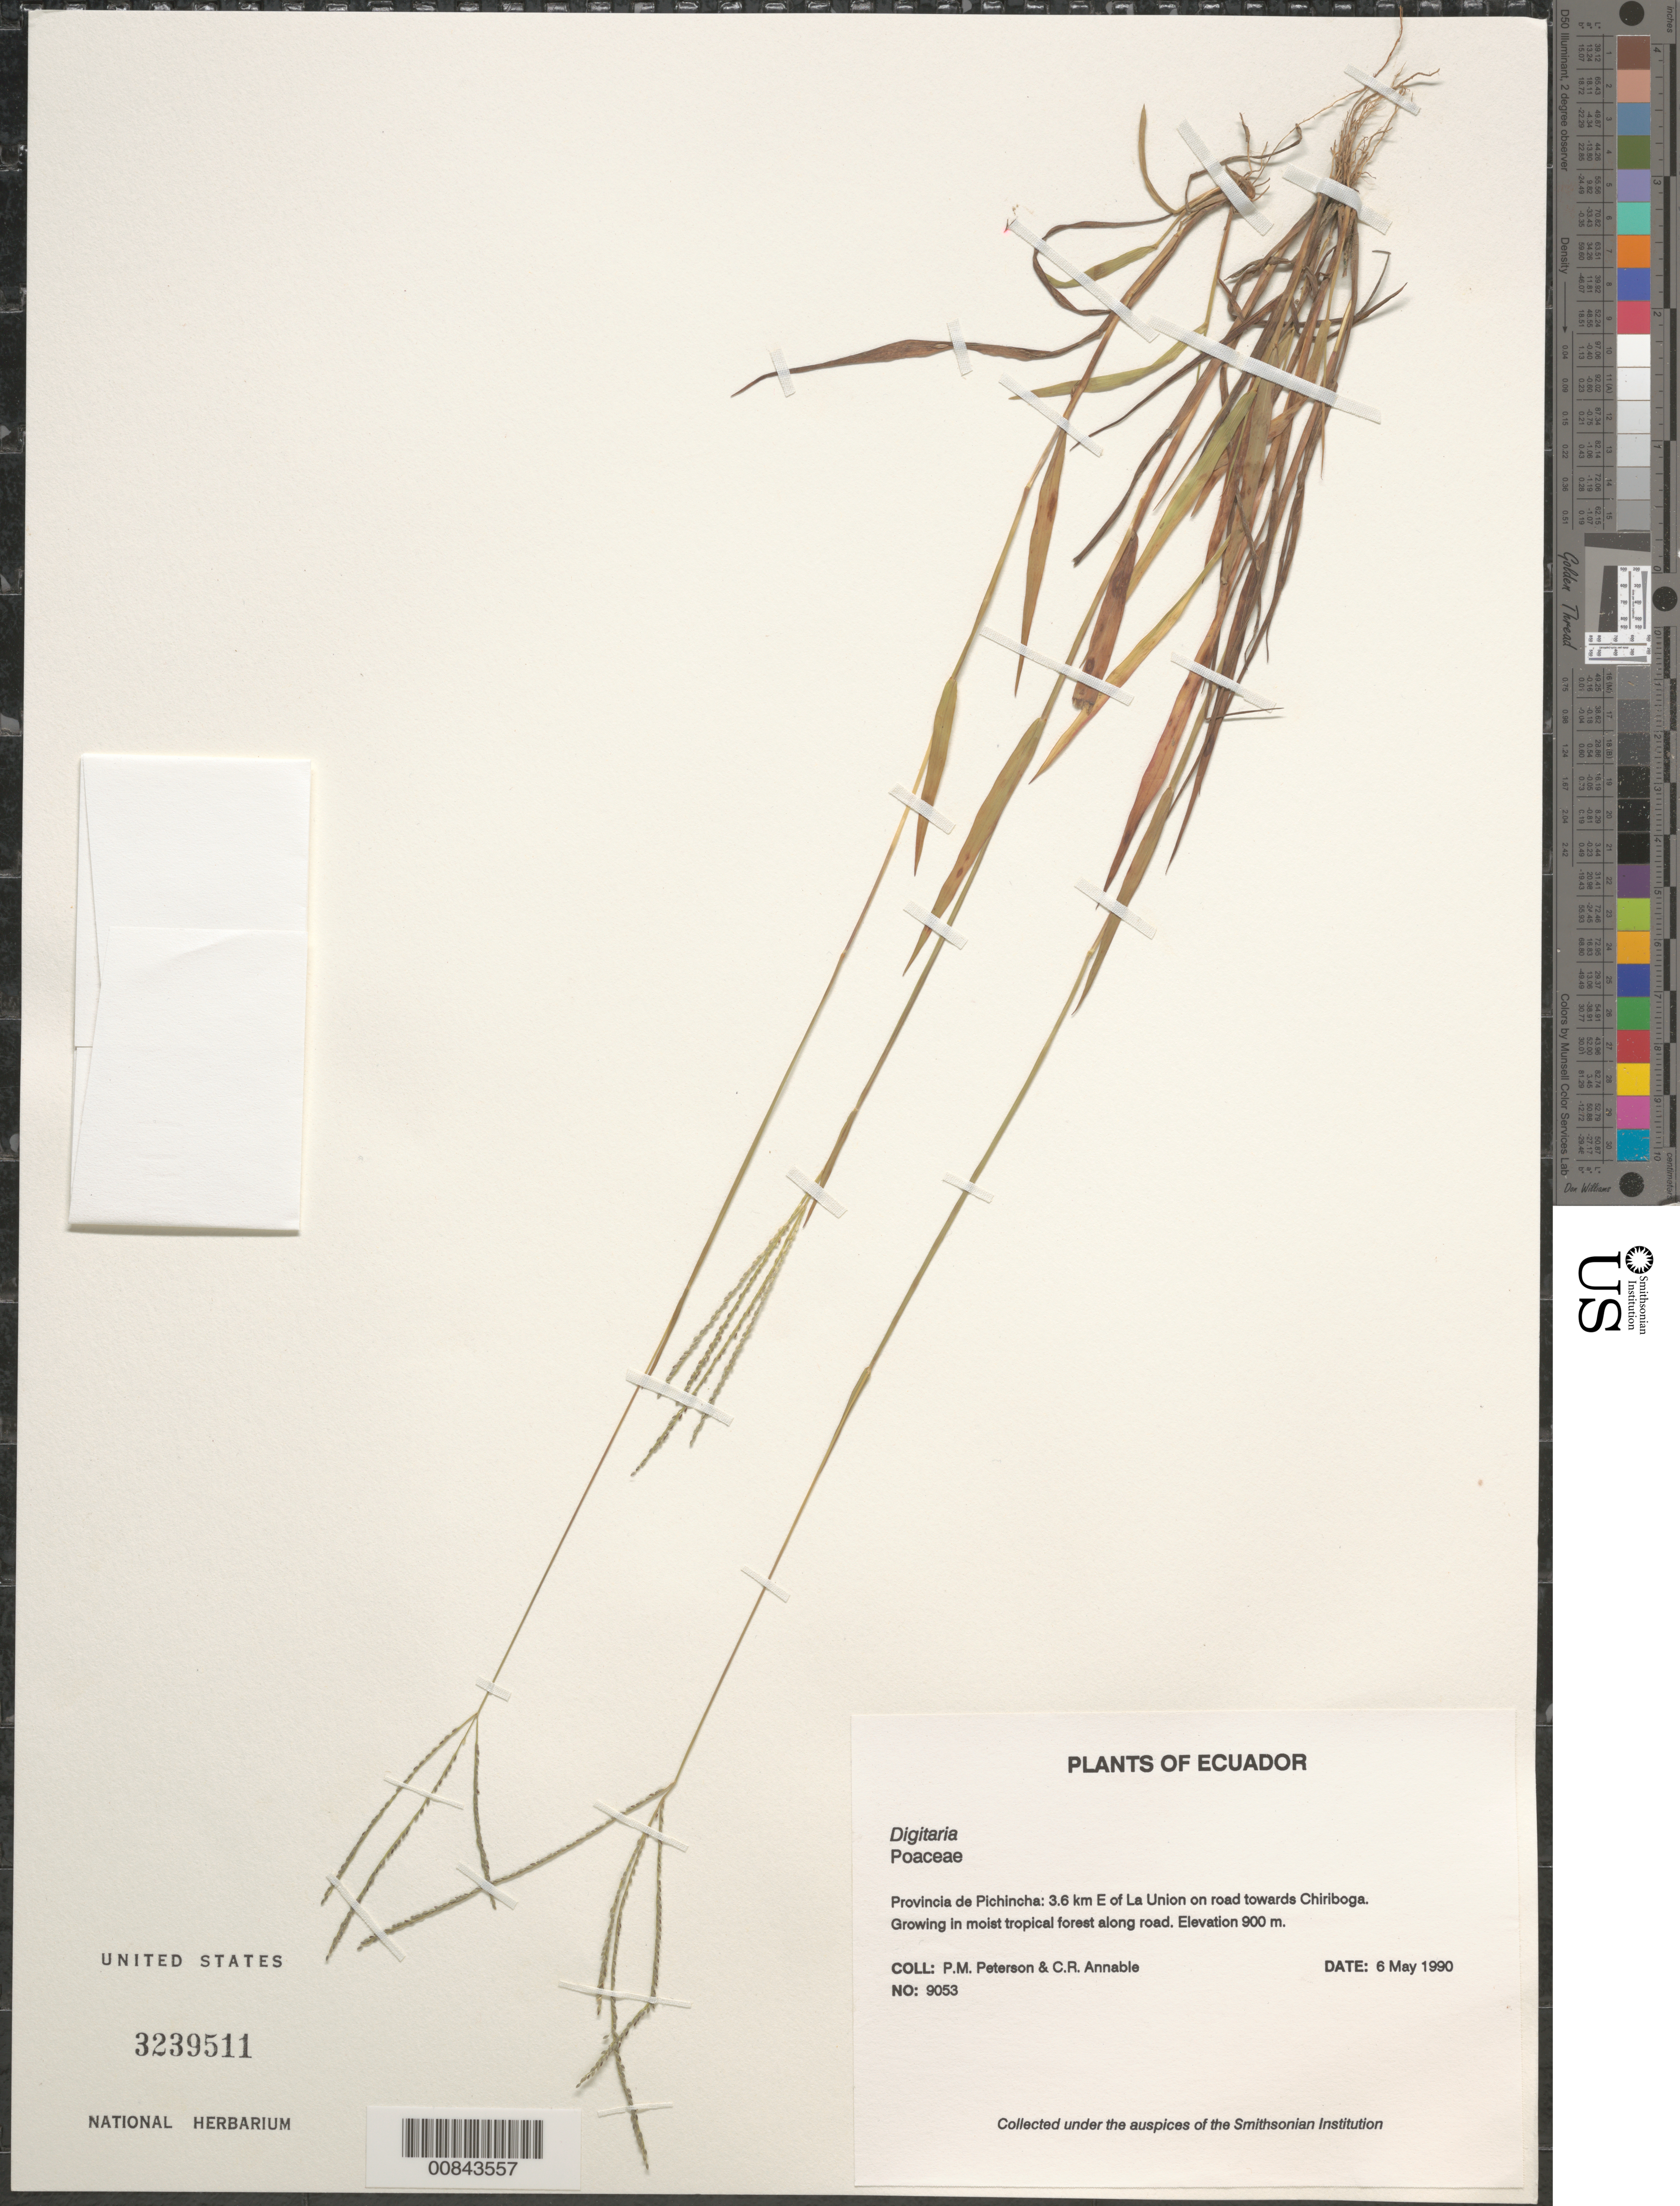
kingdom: Plantae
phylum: Tracheophyta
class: Liliopsida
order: Poales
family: Poaceae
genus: Digitaria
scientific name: Digitaria sp.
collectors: P. M. Peterson & C. R. Annable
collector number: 09053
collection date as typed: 06 May 1990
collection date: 1990-05-06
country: Ecuador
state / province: Pichincha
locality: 3.6 km E of La Union on road towards Chiriboga.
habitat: Growing in moist tropical forest along road.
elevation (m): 900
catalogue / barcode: US 3239511